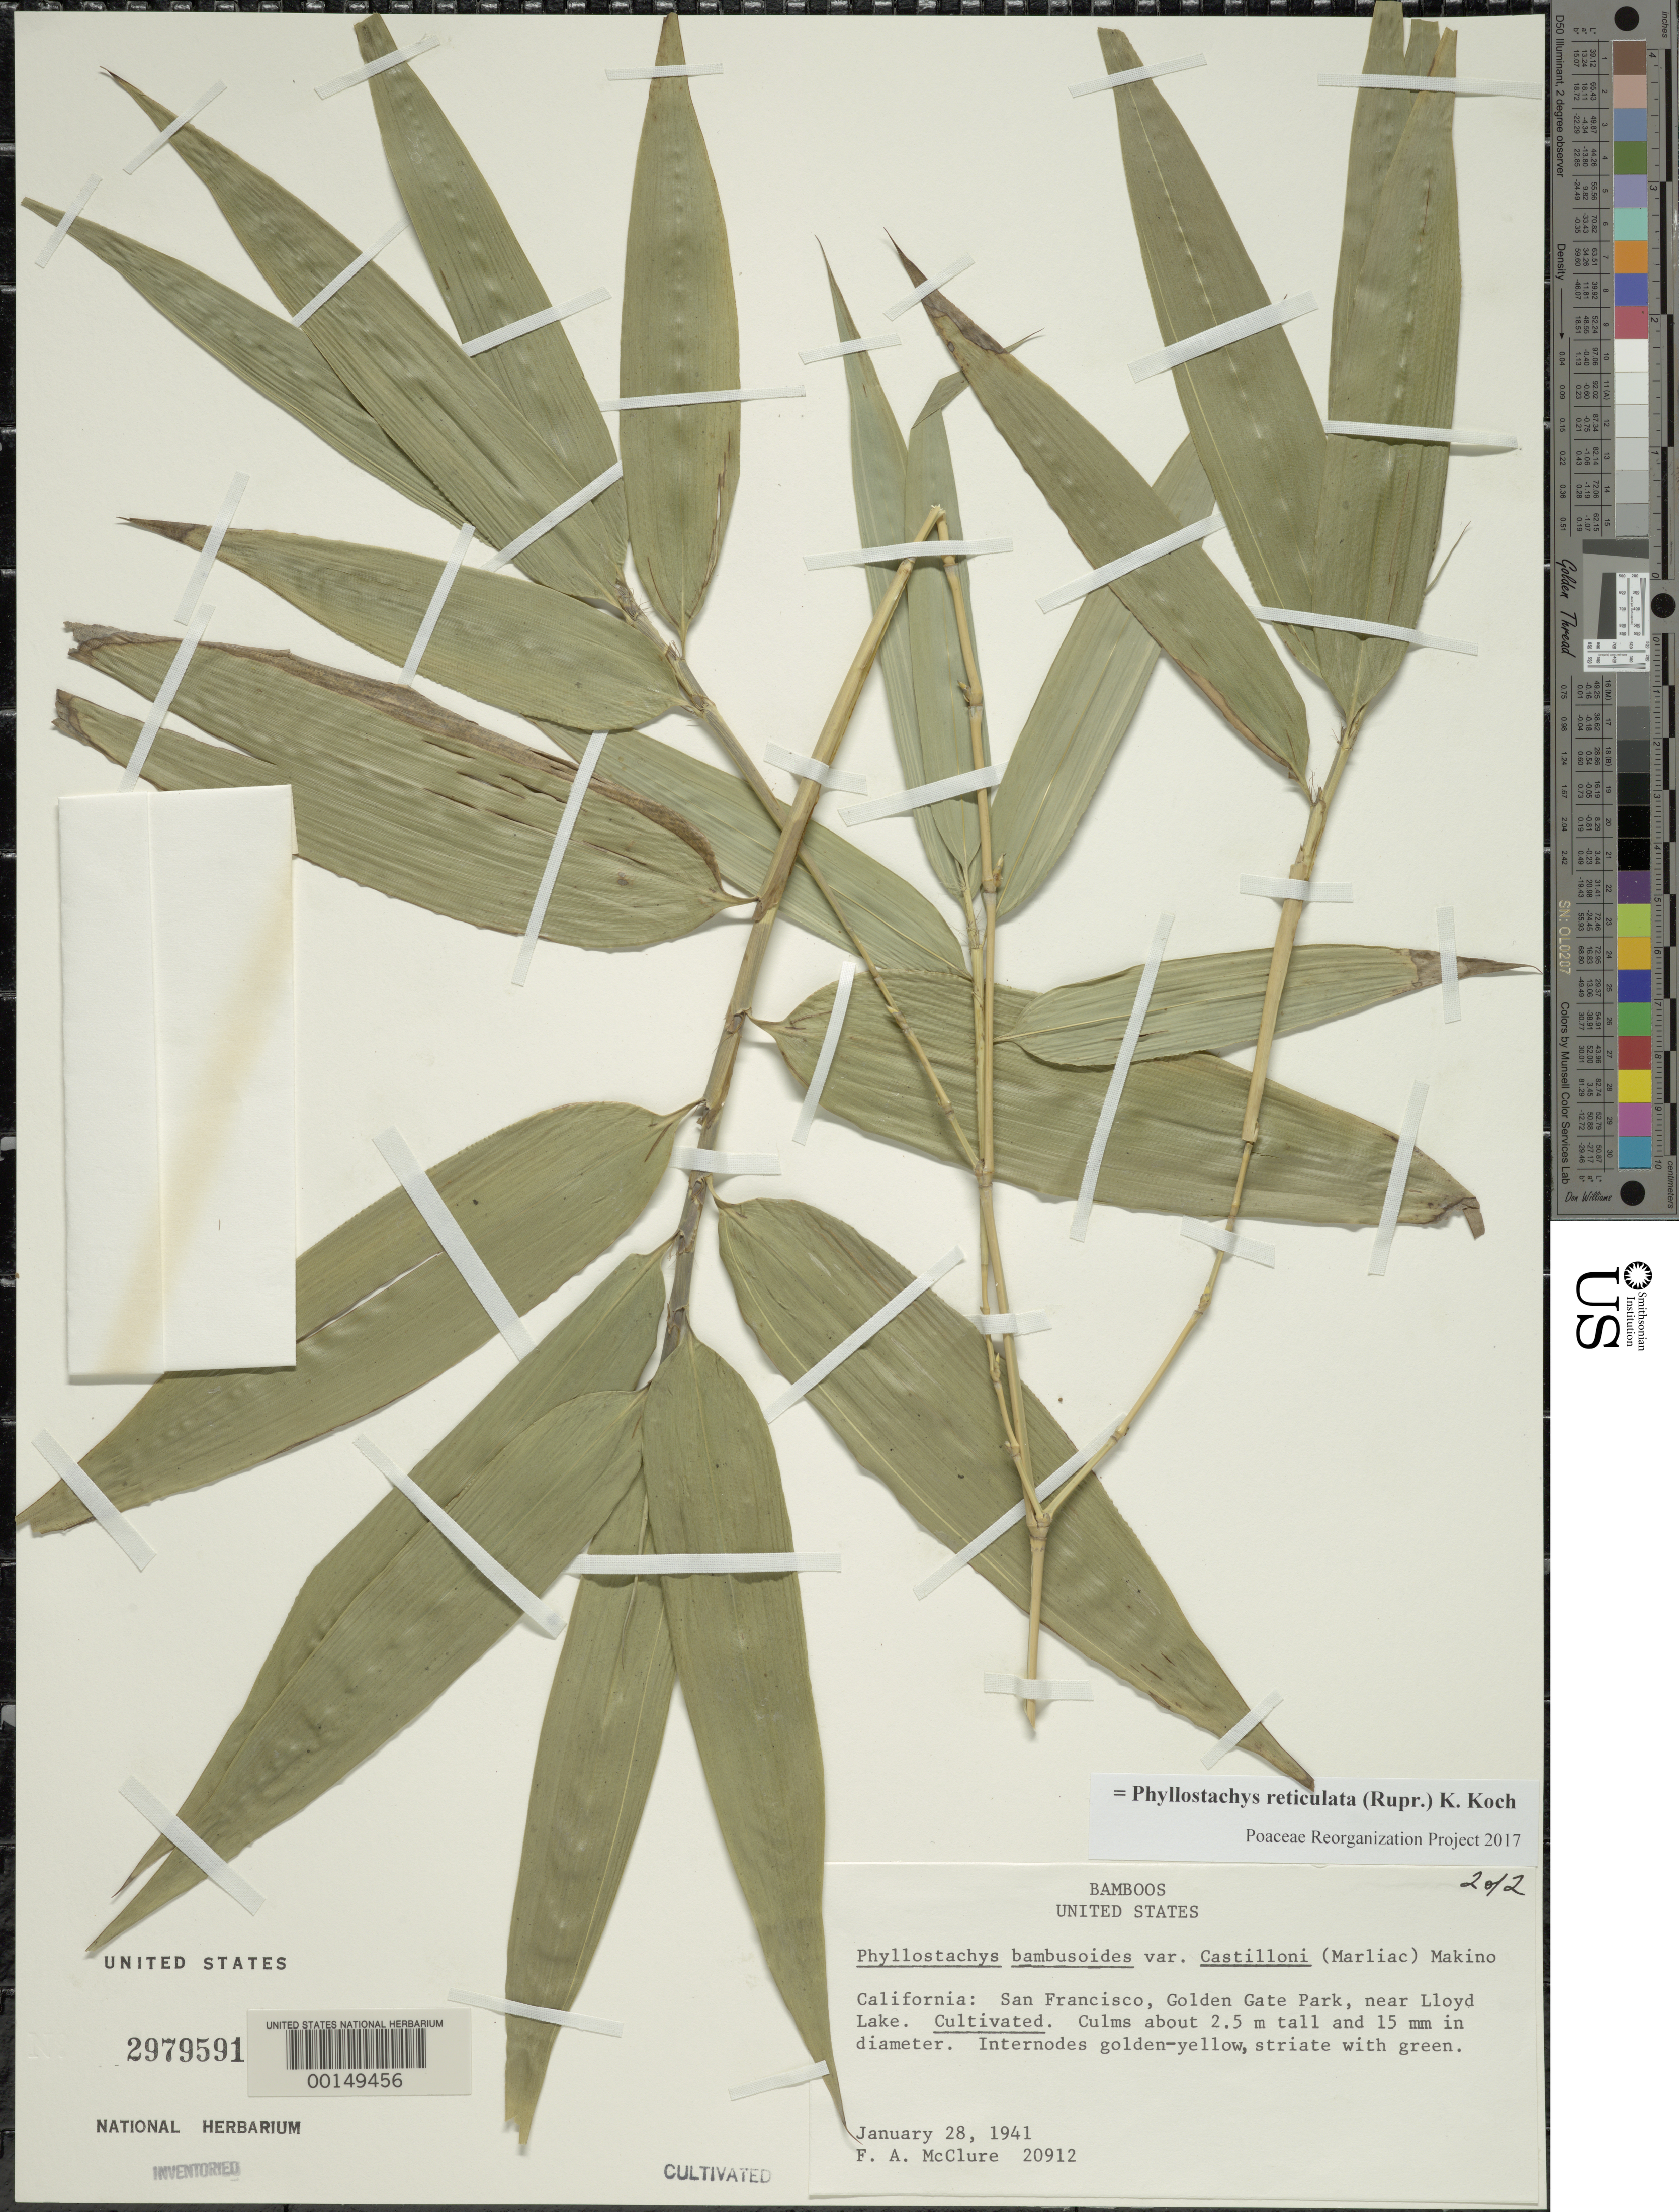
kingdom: Plantae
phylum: Tracheophyta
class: Liliopsida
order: Poales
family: Poaceae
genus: Phyllostachys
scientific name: Phyllostachys reticulata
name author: (Rupr.) K. Koch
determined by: Poaceae Reorganization Project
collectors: F. A. McClure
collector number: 20912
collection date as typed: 28 Jan 1941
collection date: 1941-01-28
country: United States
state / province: California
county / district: San Francisco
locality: San francisco, golden gate park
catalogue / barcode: US 2979591